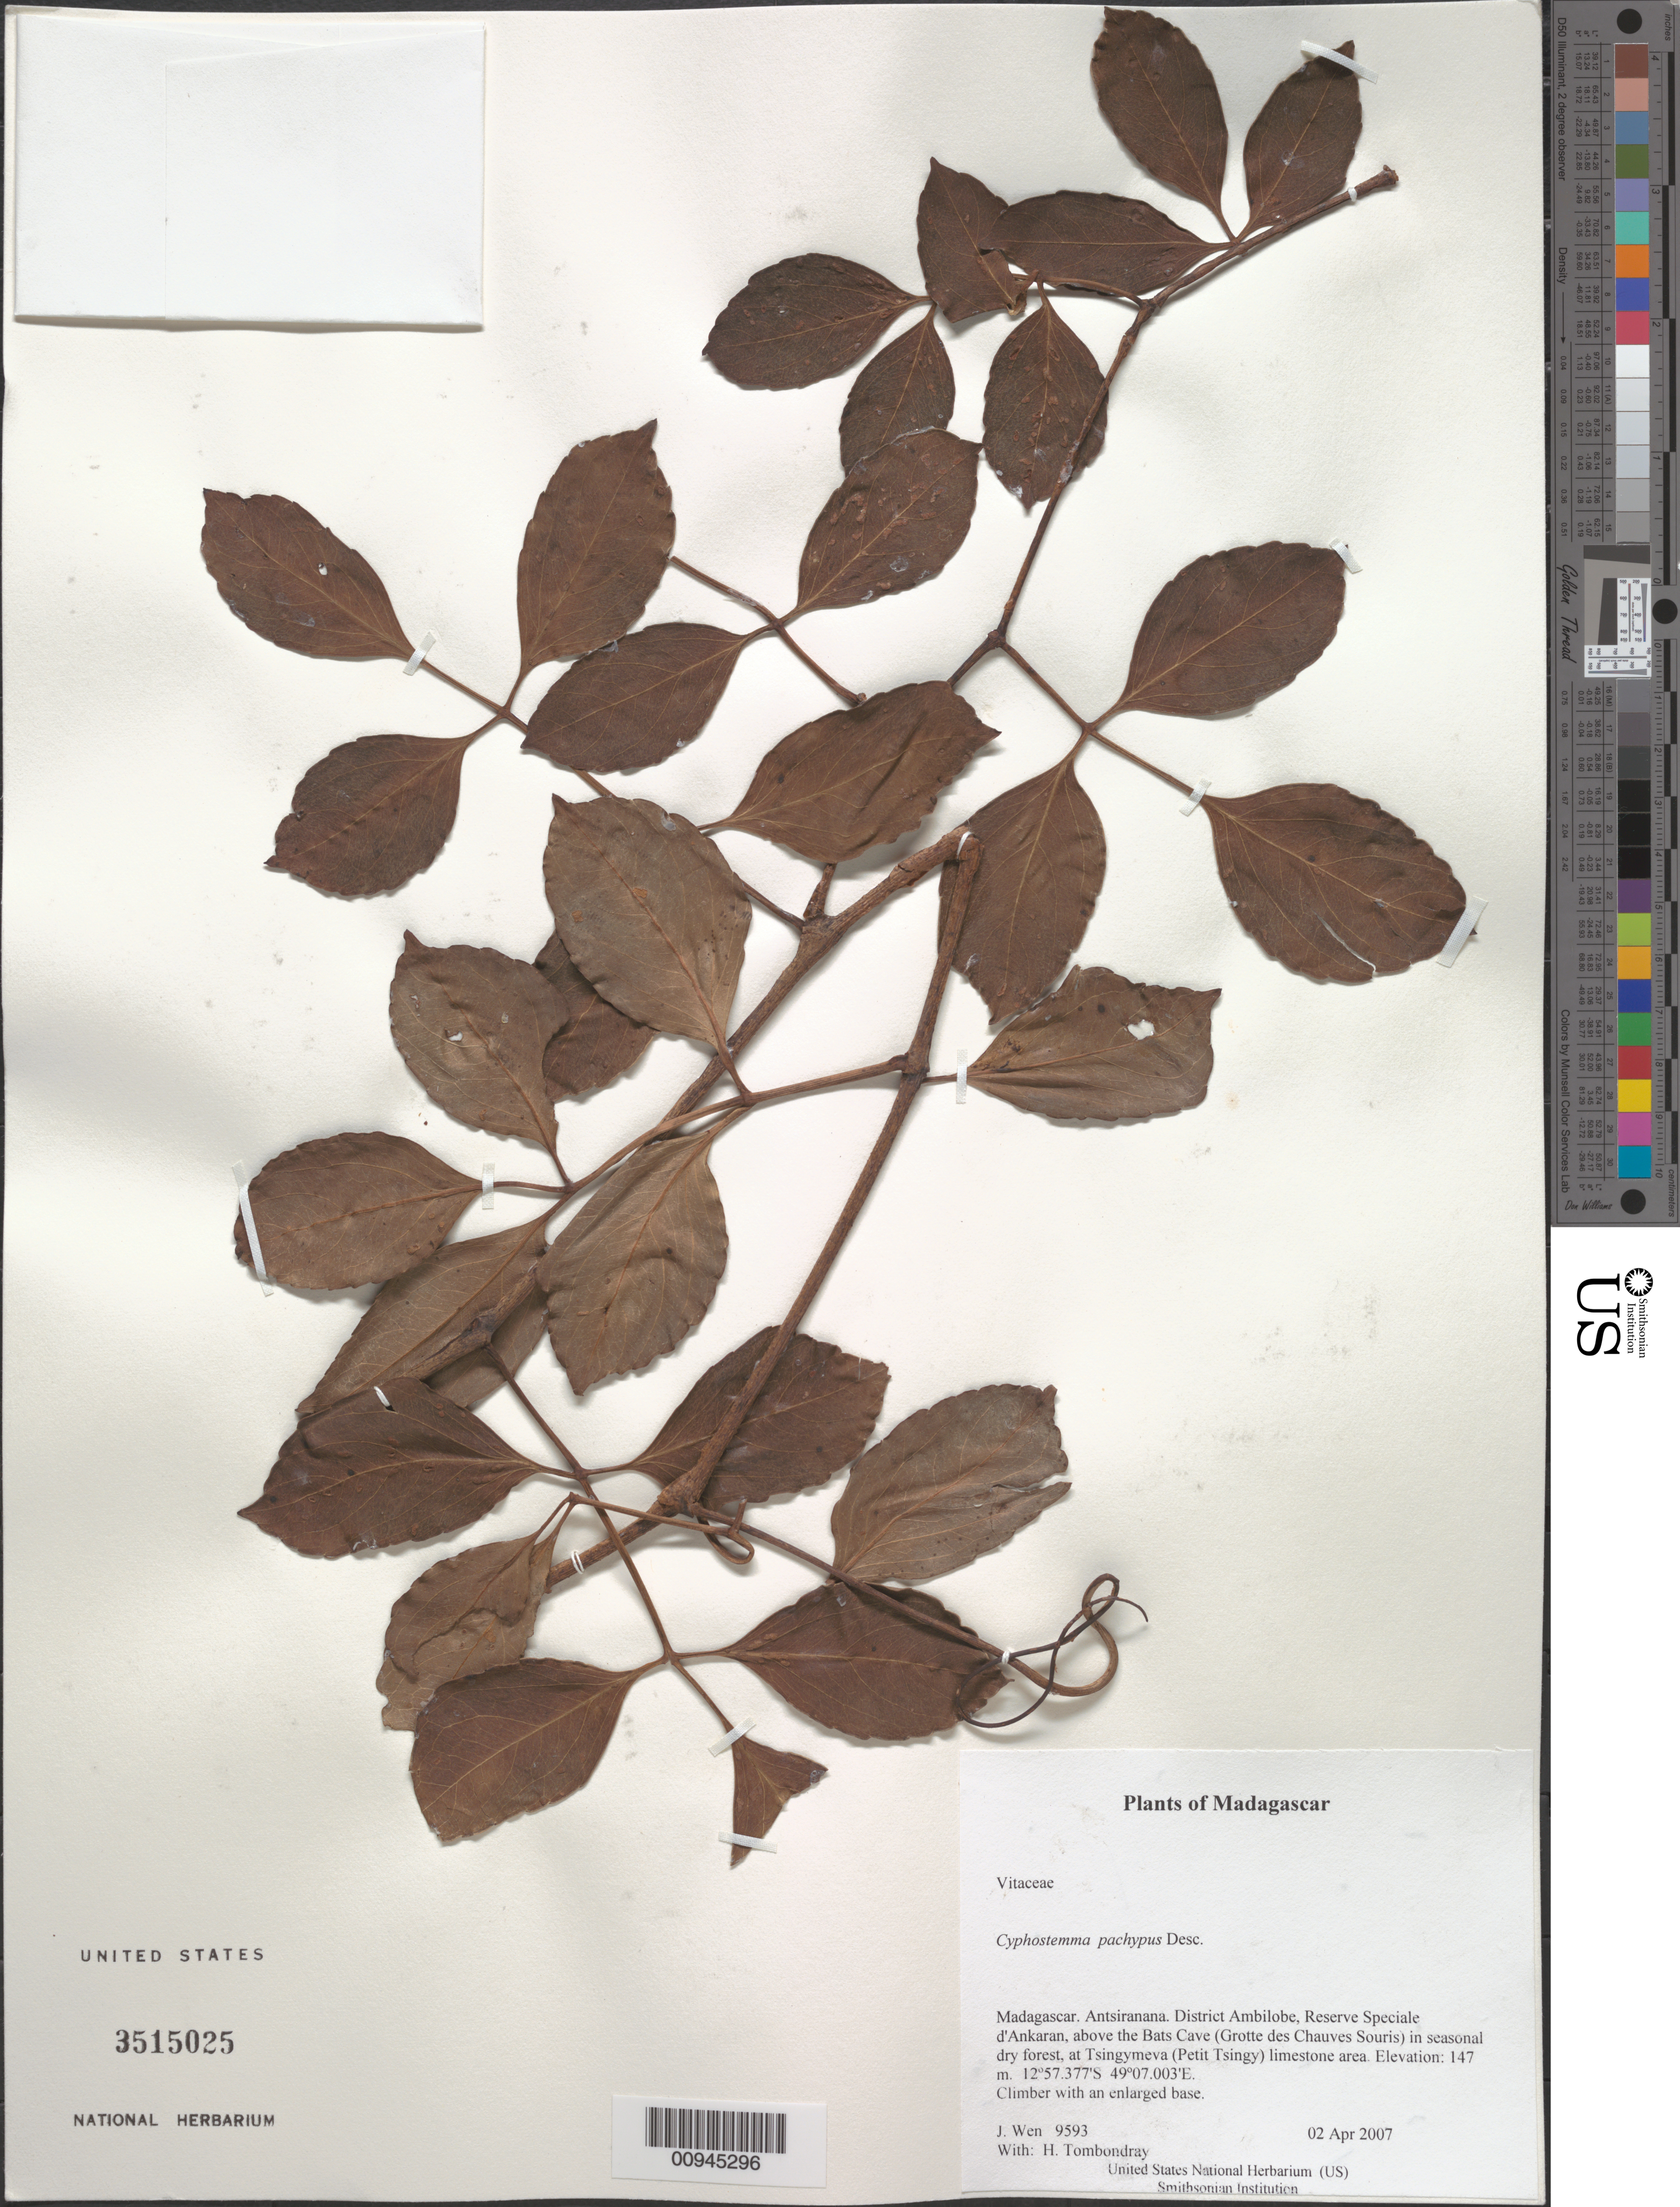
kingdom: Plantae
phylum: Tracheophyta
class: Magnoliopsida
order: Vitales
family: Vitaceae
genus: Cyphostemma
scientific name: Cyphostemma pachypus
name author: Desc.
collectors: J. Wen & H. Tombondray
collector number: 9593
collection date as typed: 02 Apr 2007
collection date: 2007-04-02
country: Madagascar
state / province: Diana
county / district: Ambilobe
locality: District Ambilobe, Reserve Speciale d'Ankaran, above the Bats Cave (Grotte des Chauves Souris) in seasonal dry forest, at Tsingymeva (Petit Tsingy) limestone area.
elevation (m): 147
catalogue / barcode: US 3515025